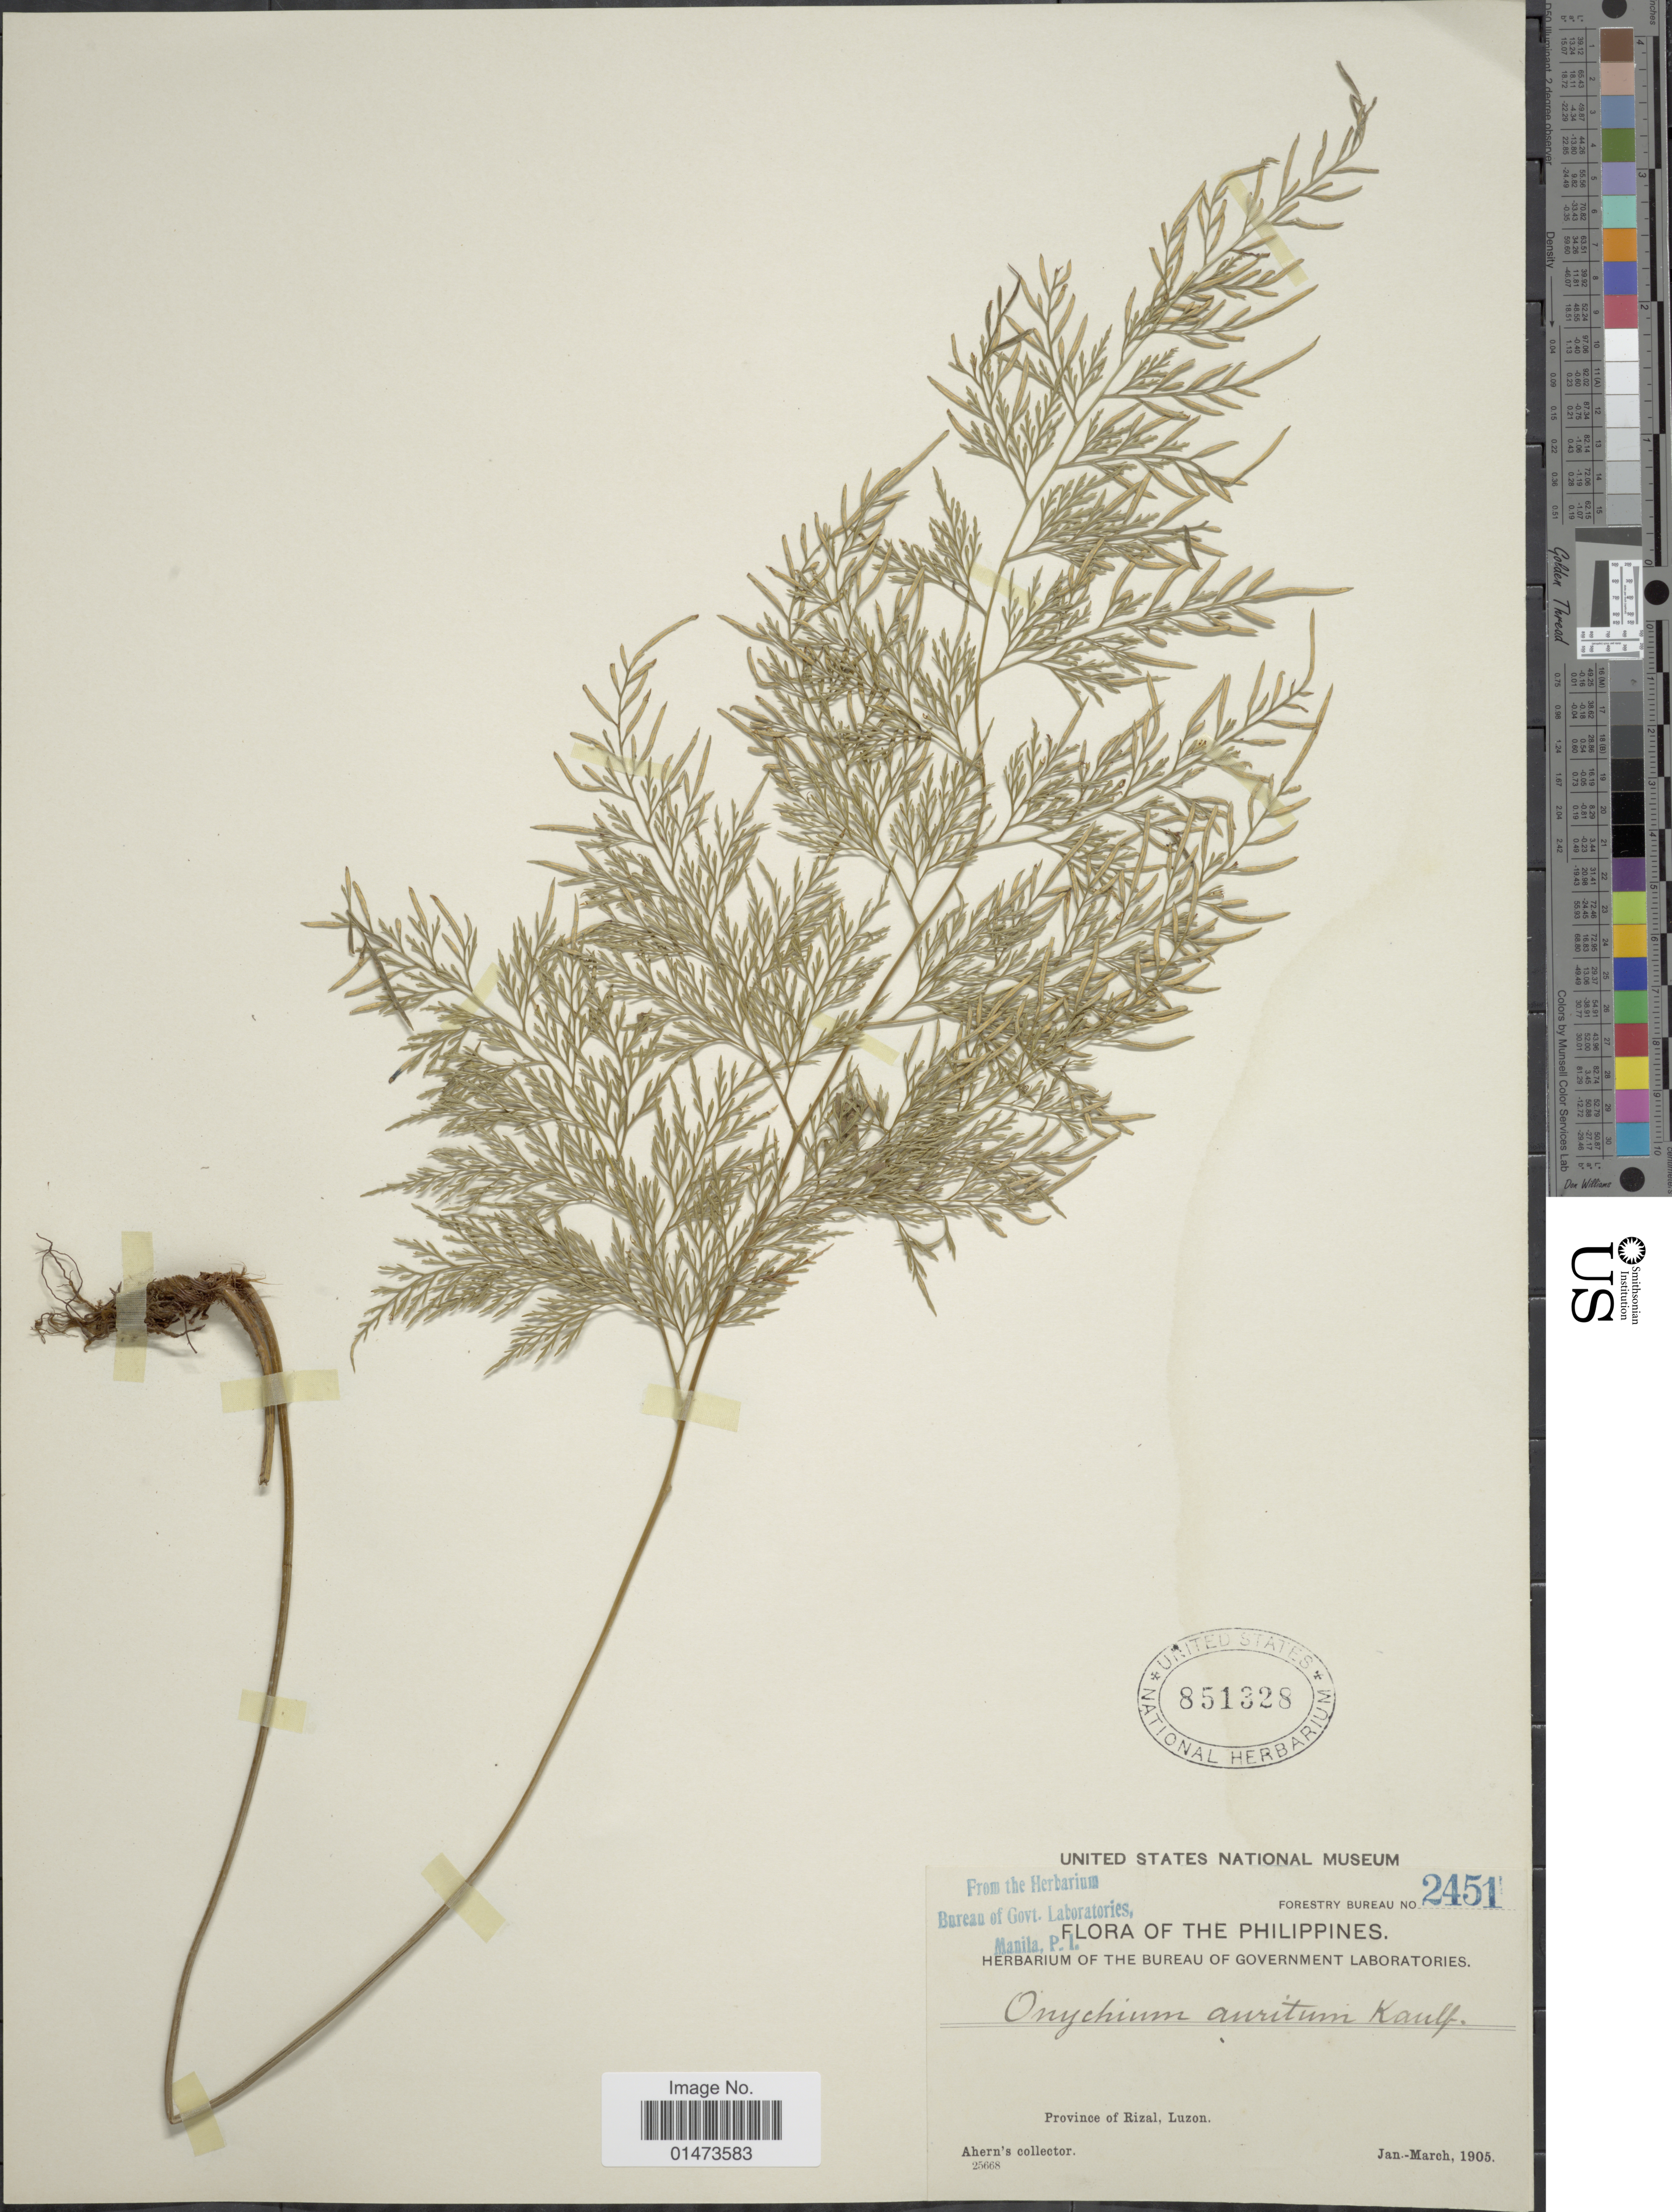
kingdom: Plantae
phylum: Tracheophyta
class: Polypodiopsida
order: Polypodiales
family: Pteridaceae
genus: Onychium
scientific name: Onychium siliculosum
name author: (Desv.) C. Chr.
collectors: Ahern's collector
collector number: Forestry Bureau 2451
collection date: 1905-01/1905-03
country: Philippines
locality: Province of Rizal, Luzon.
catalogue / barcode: US 851328